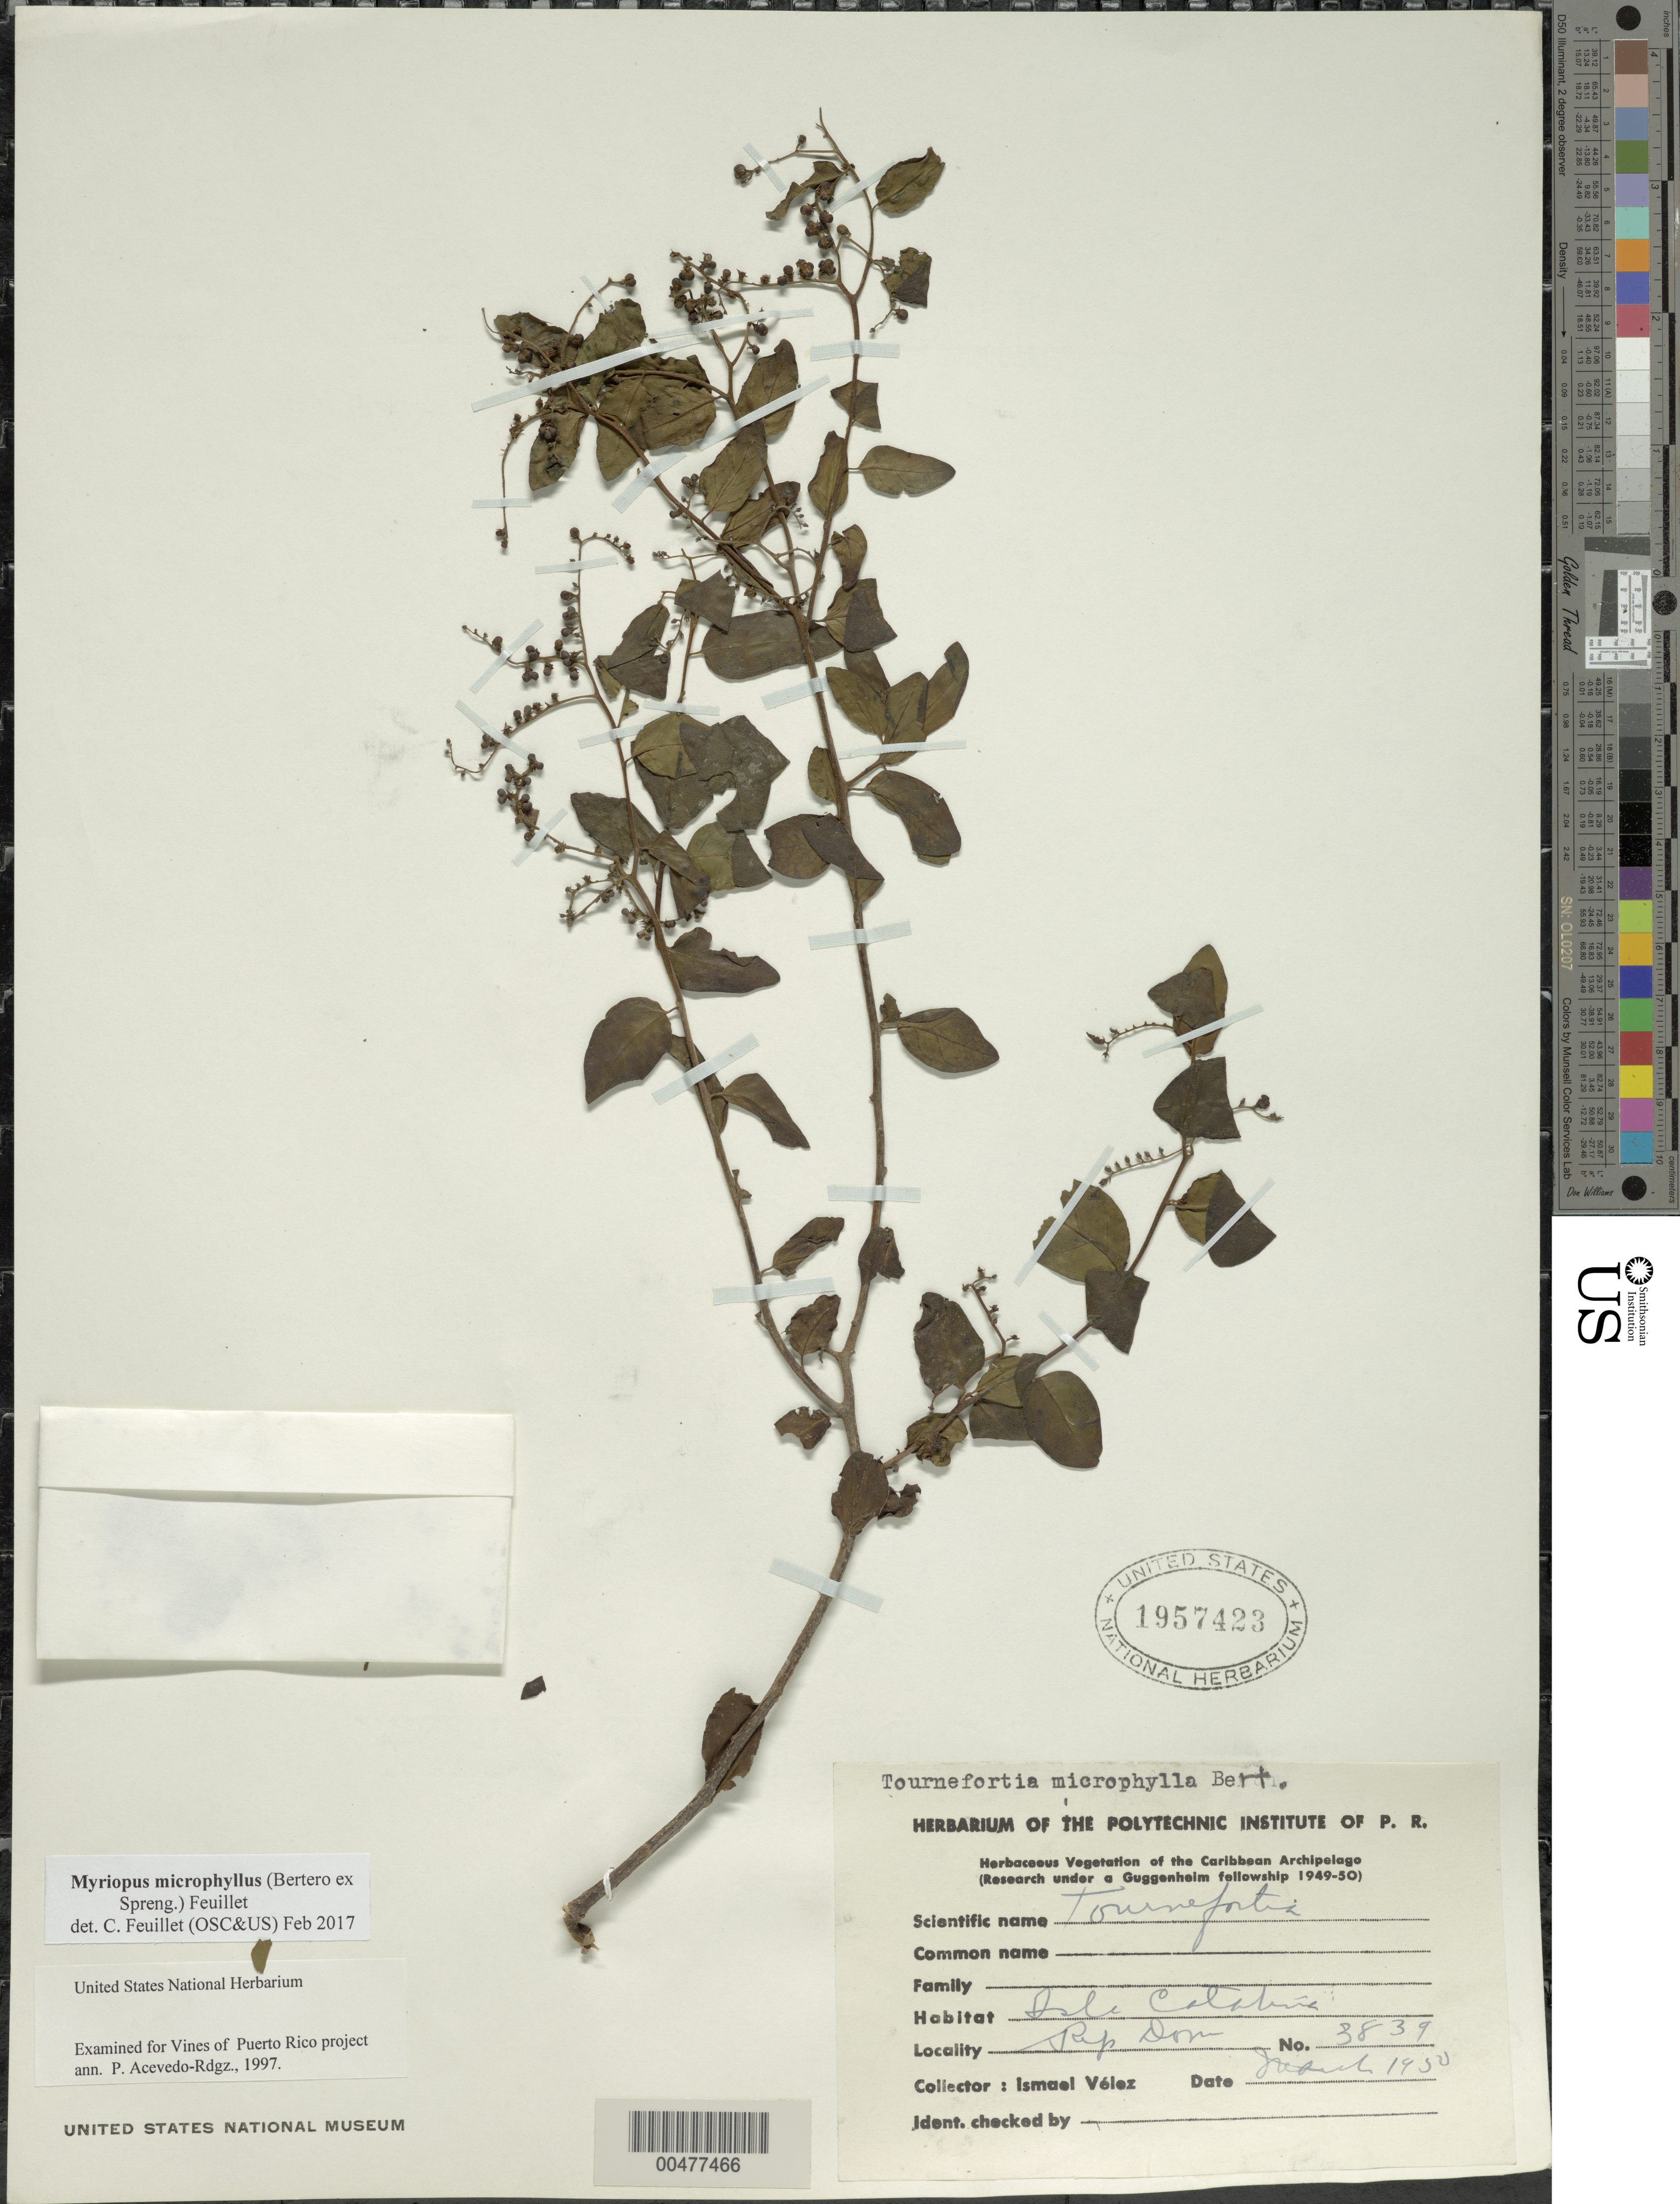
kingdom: Plantae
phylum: Tracheophyta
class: Magnoliopsida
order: Boraginales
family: Heliotropiaceae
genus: Myriopus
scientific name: Myriopus microphyllus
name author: (Bertero ex Spreng.) Feuillet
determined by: Feuillet, C.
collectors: I. Vélez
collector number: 3839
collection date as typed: Mar 1950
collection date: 1950-03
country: Dominican Republic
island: Catalina Island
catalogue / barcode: US 1957423